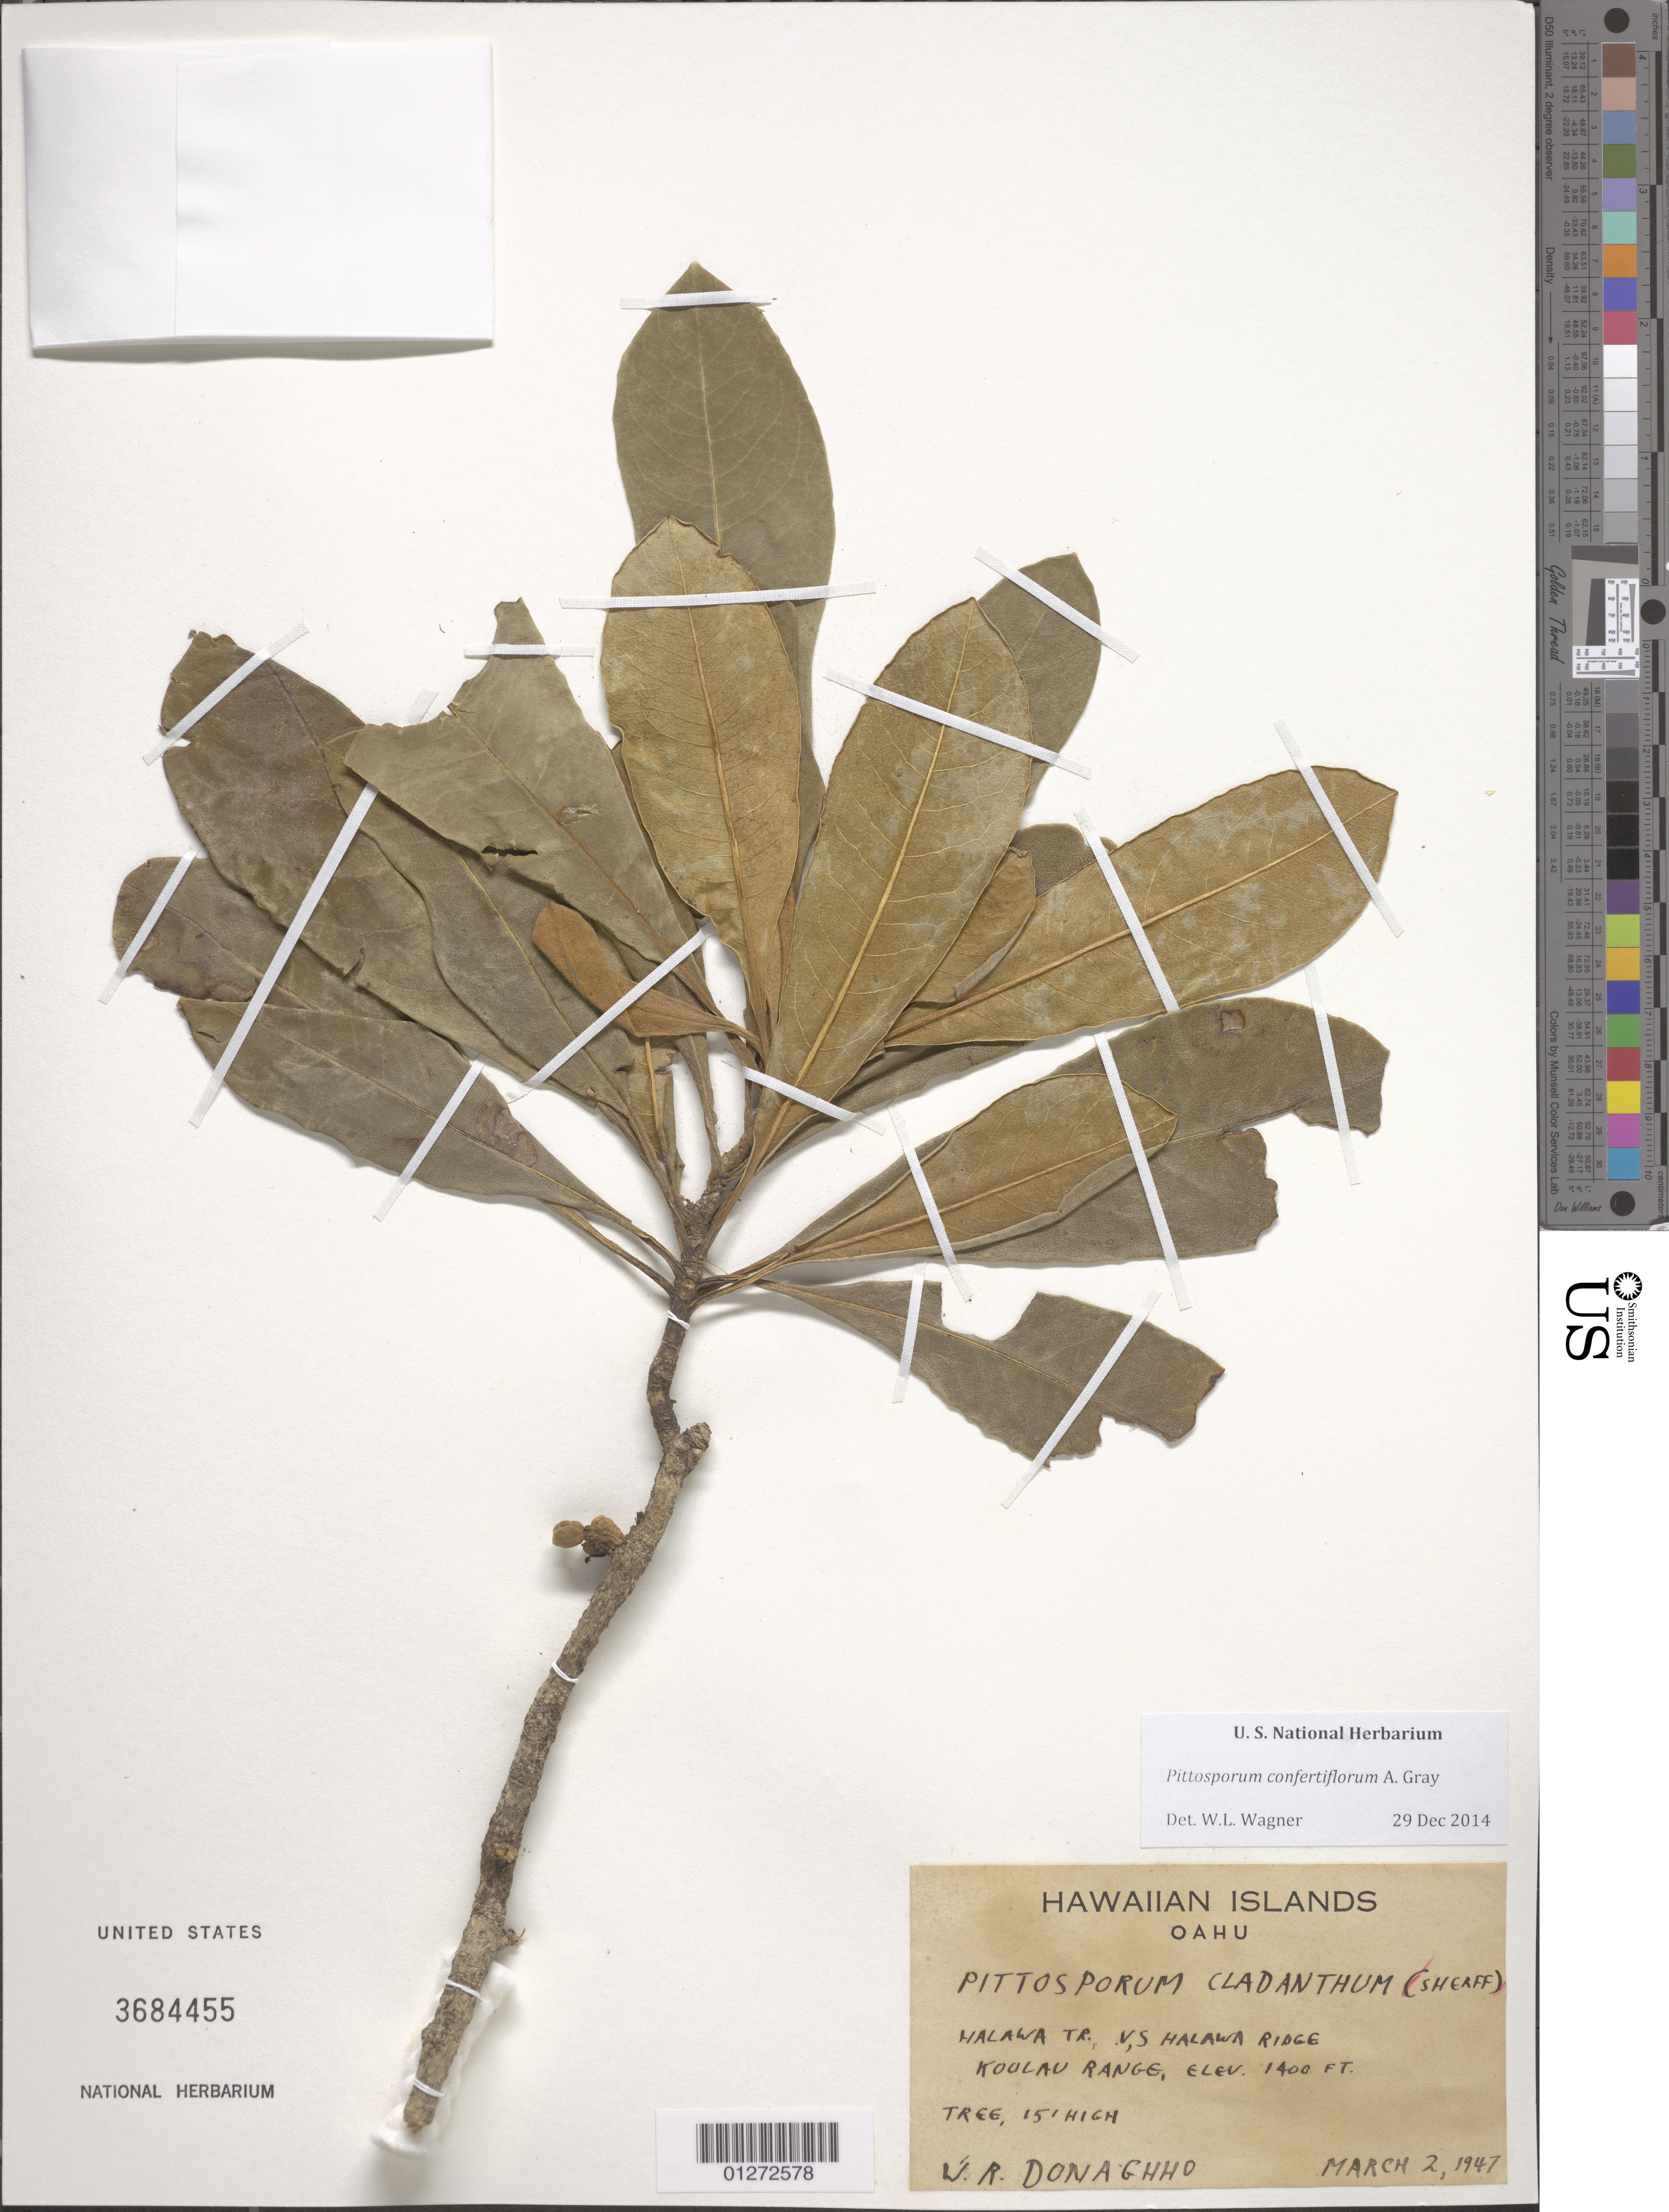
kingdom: Plantae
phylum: Tracheophyta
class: Magnoliopsida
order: Apiales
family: Pittosporaceae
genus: Pittosporum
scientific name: Pittosporum confertiflorum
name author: A. Gray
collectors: W. Donaghho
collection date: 1947-03-02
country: United States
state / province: Hawaii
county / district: Honolulu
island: Oahu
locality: Halawa Trail, N., S. Halwa Ridge, Koolau Range.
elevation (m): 427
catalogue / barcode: US 3684455